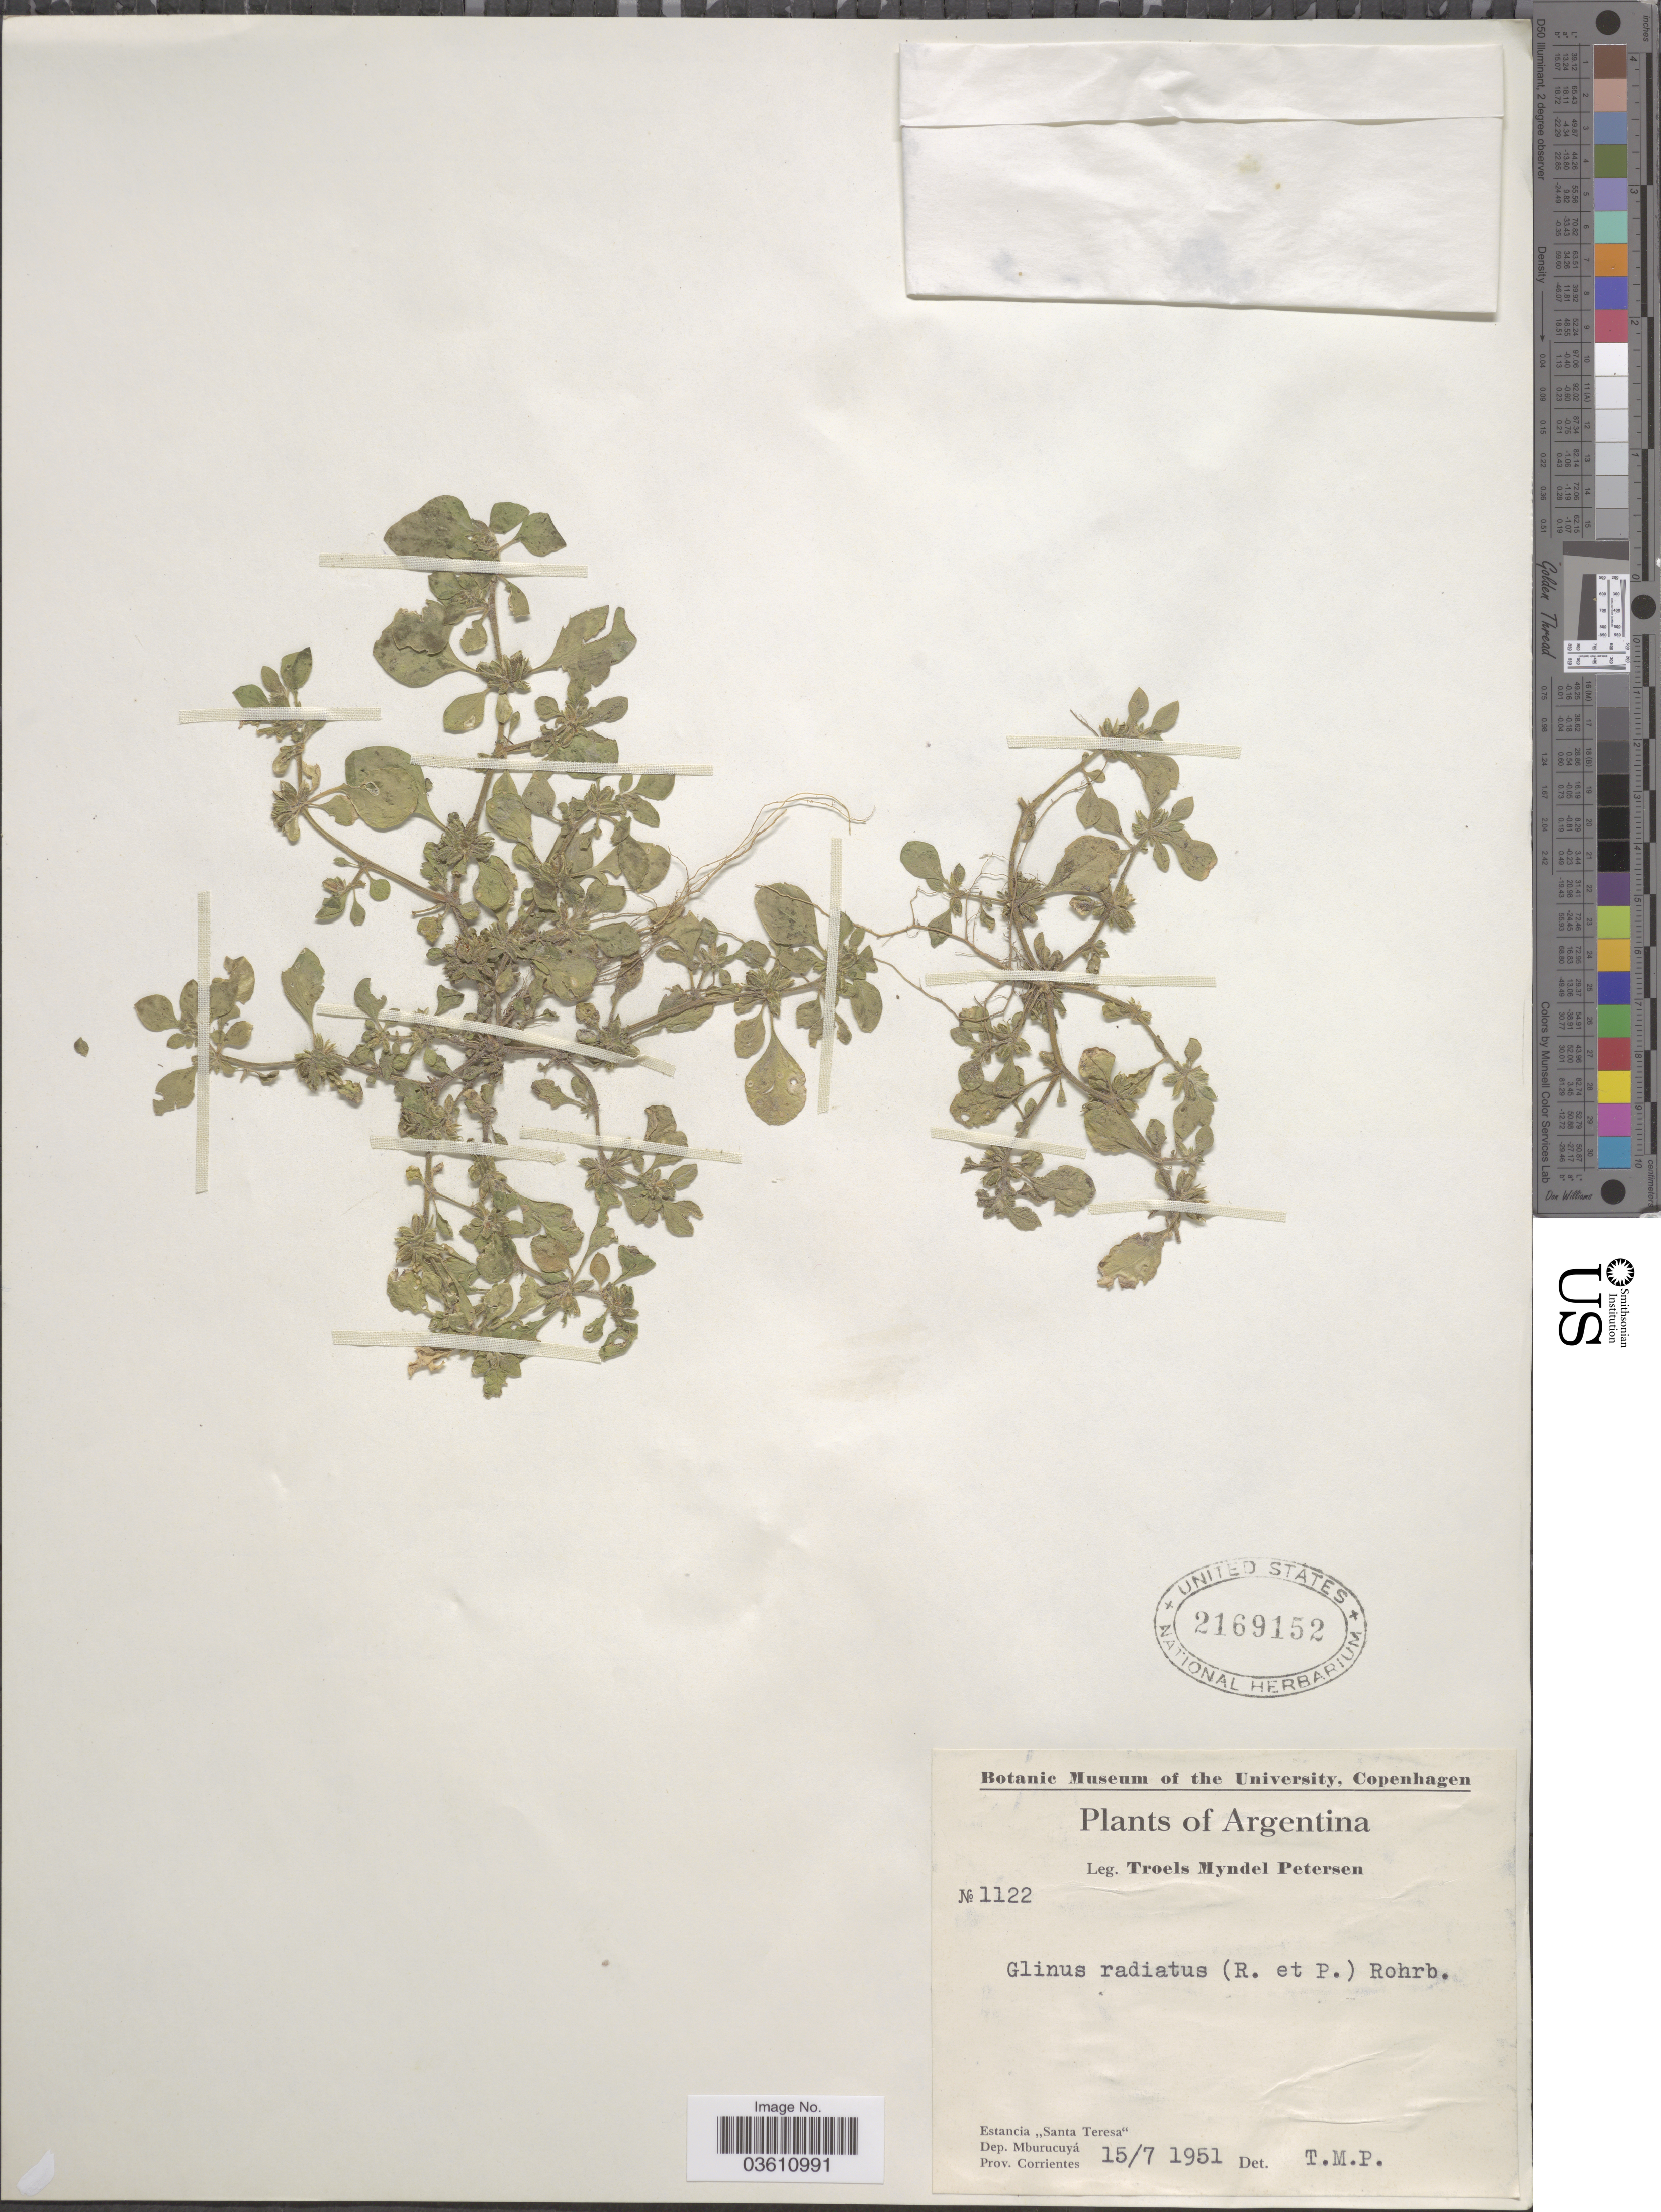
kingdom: Plantae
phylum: Tracheophyta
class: Magnoliopsida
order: Caryophyllales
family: Molluginaceae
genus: Glinus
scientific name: Glinus radiatus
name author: (Ruiz & Pav.) Rohrb.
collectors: T. M. Petersen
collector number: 1122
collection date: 1951-07-15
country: Argentina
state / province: Corrientes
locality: Estancia "Santa Teresa". Dep. Mburucuyá.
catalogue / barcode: US 2169152